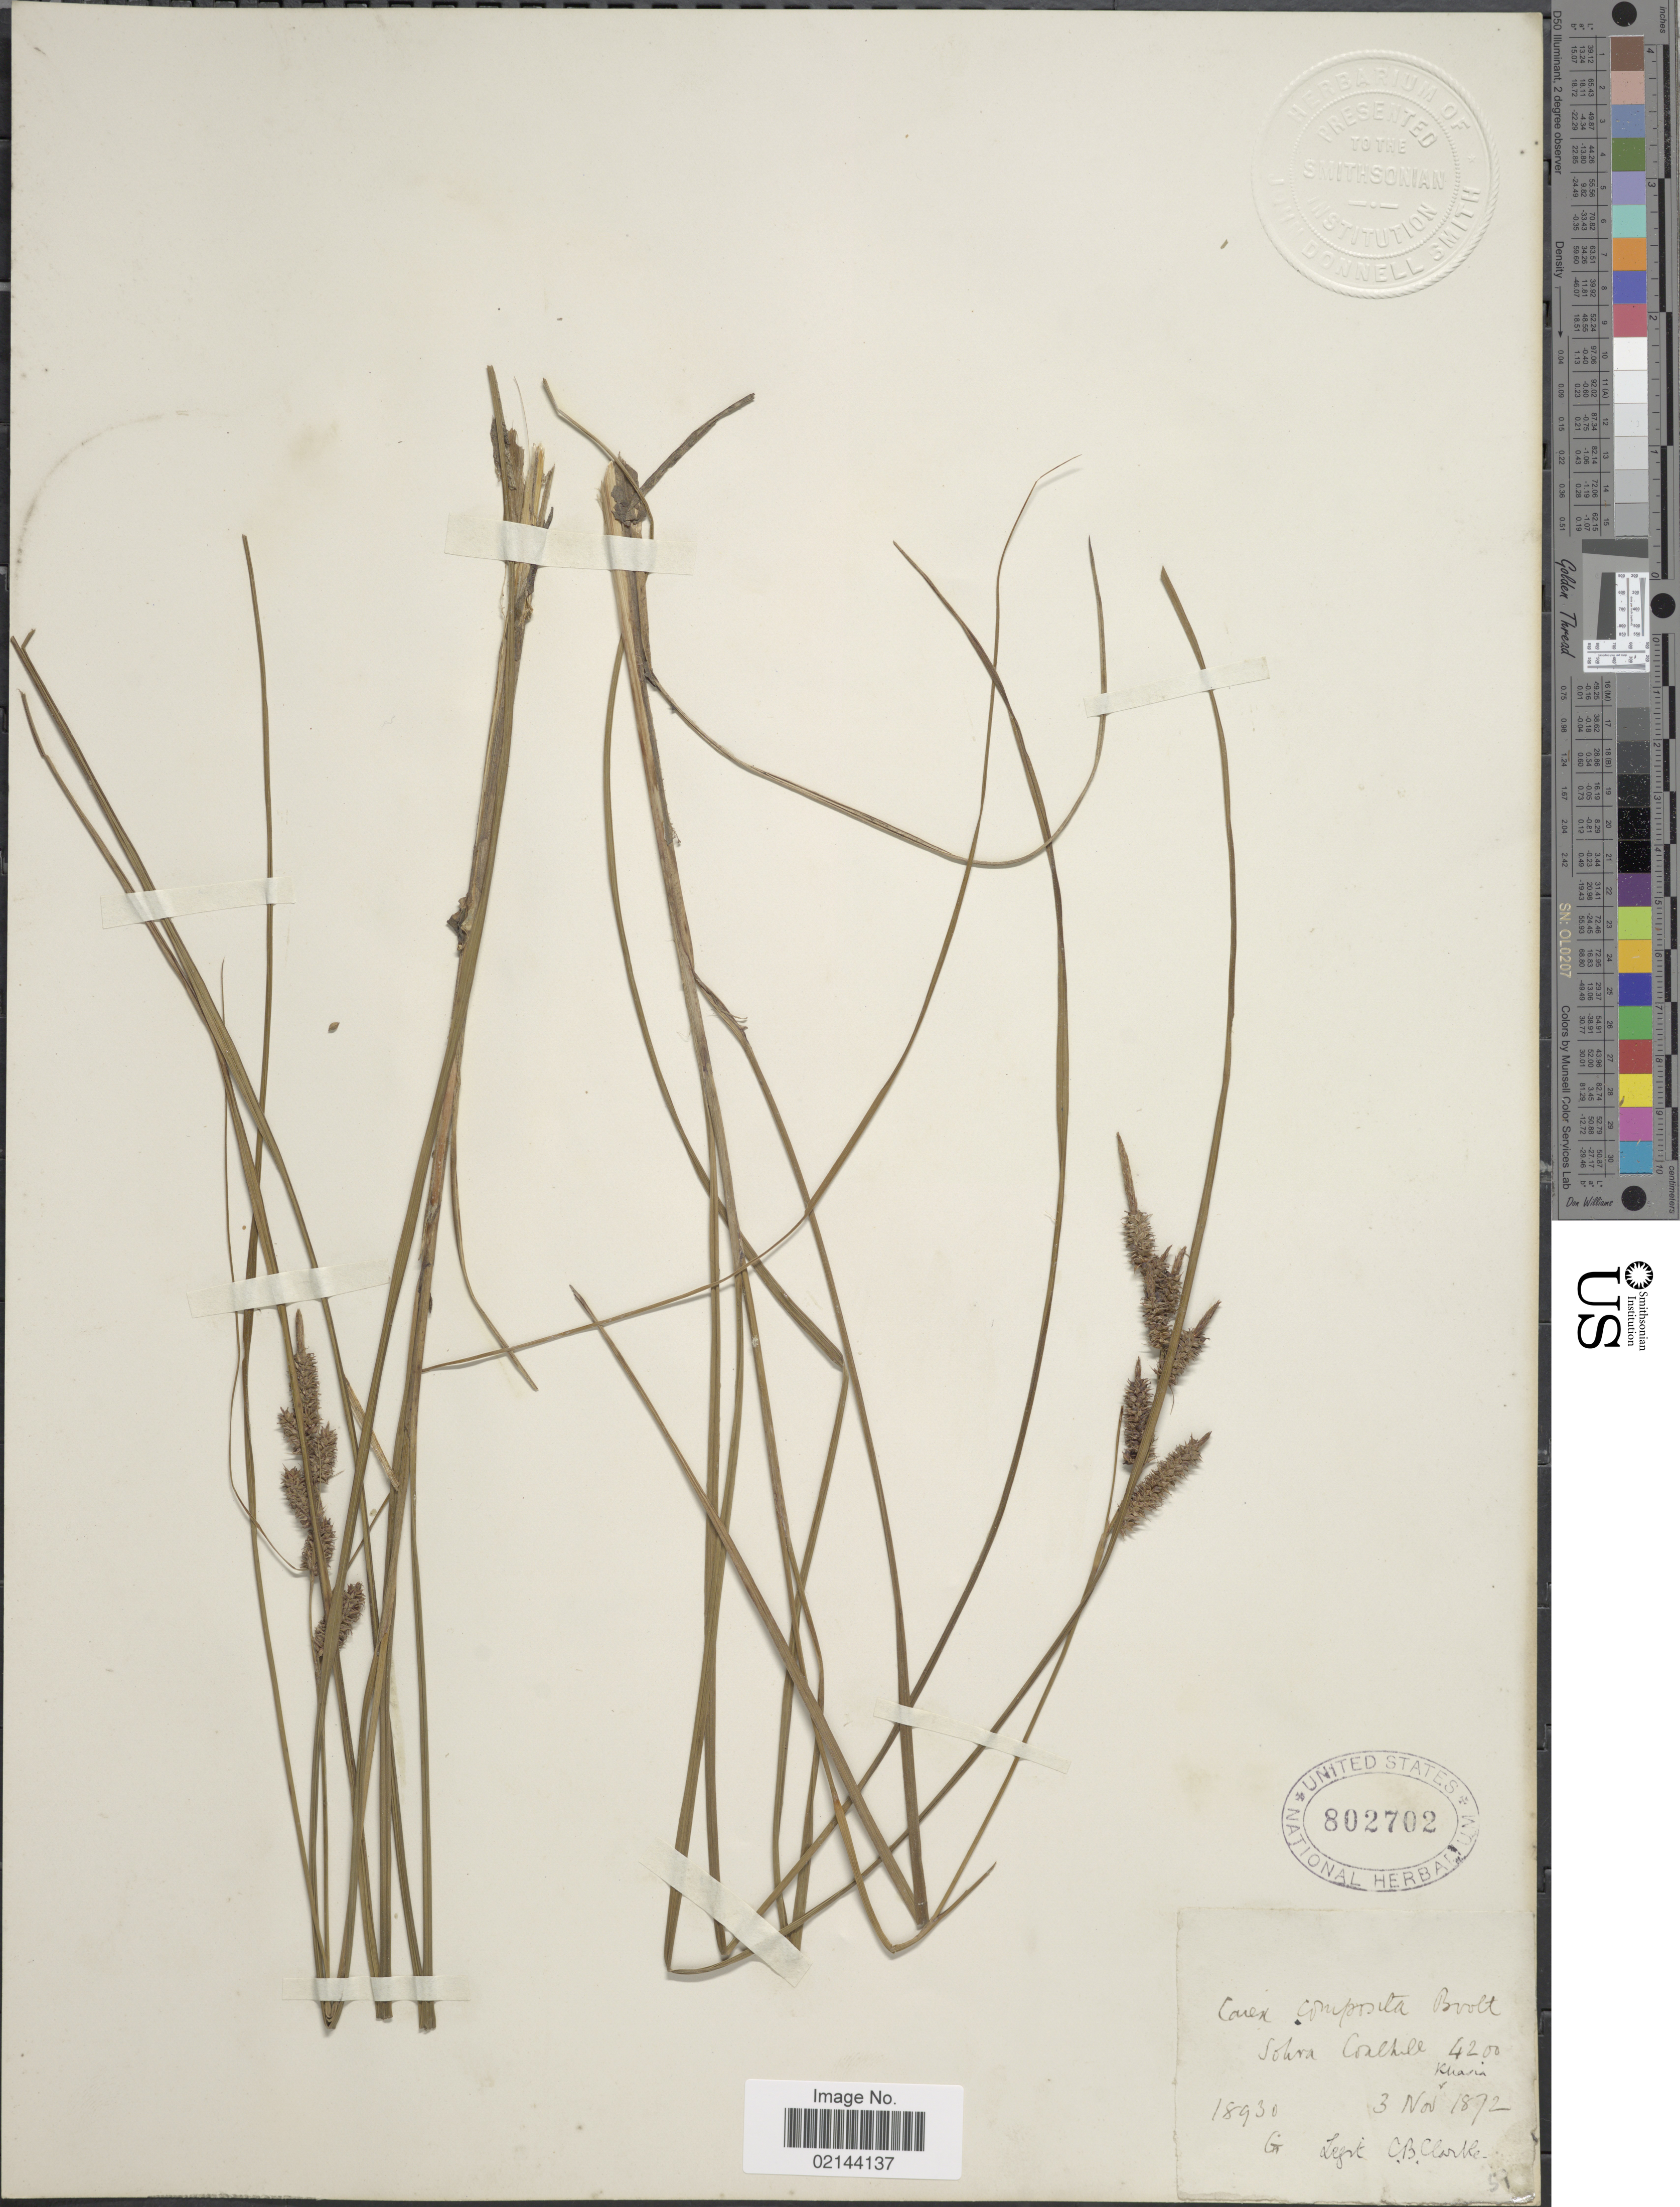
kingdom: Plantae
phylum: Tracheophyta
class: Liliopsida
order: Poales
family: Cyperaceae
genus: Carex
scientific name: Carex composita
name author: Boott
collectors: C. B. Clarke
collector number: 18930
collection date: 1872-11-03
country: India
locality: Sohra Coalhill, Khasia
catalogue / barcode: US 802702